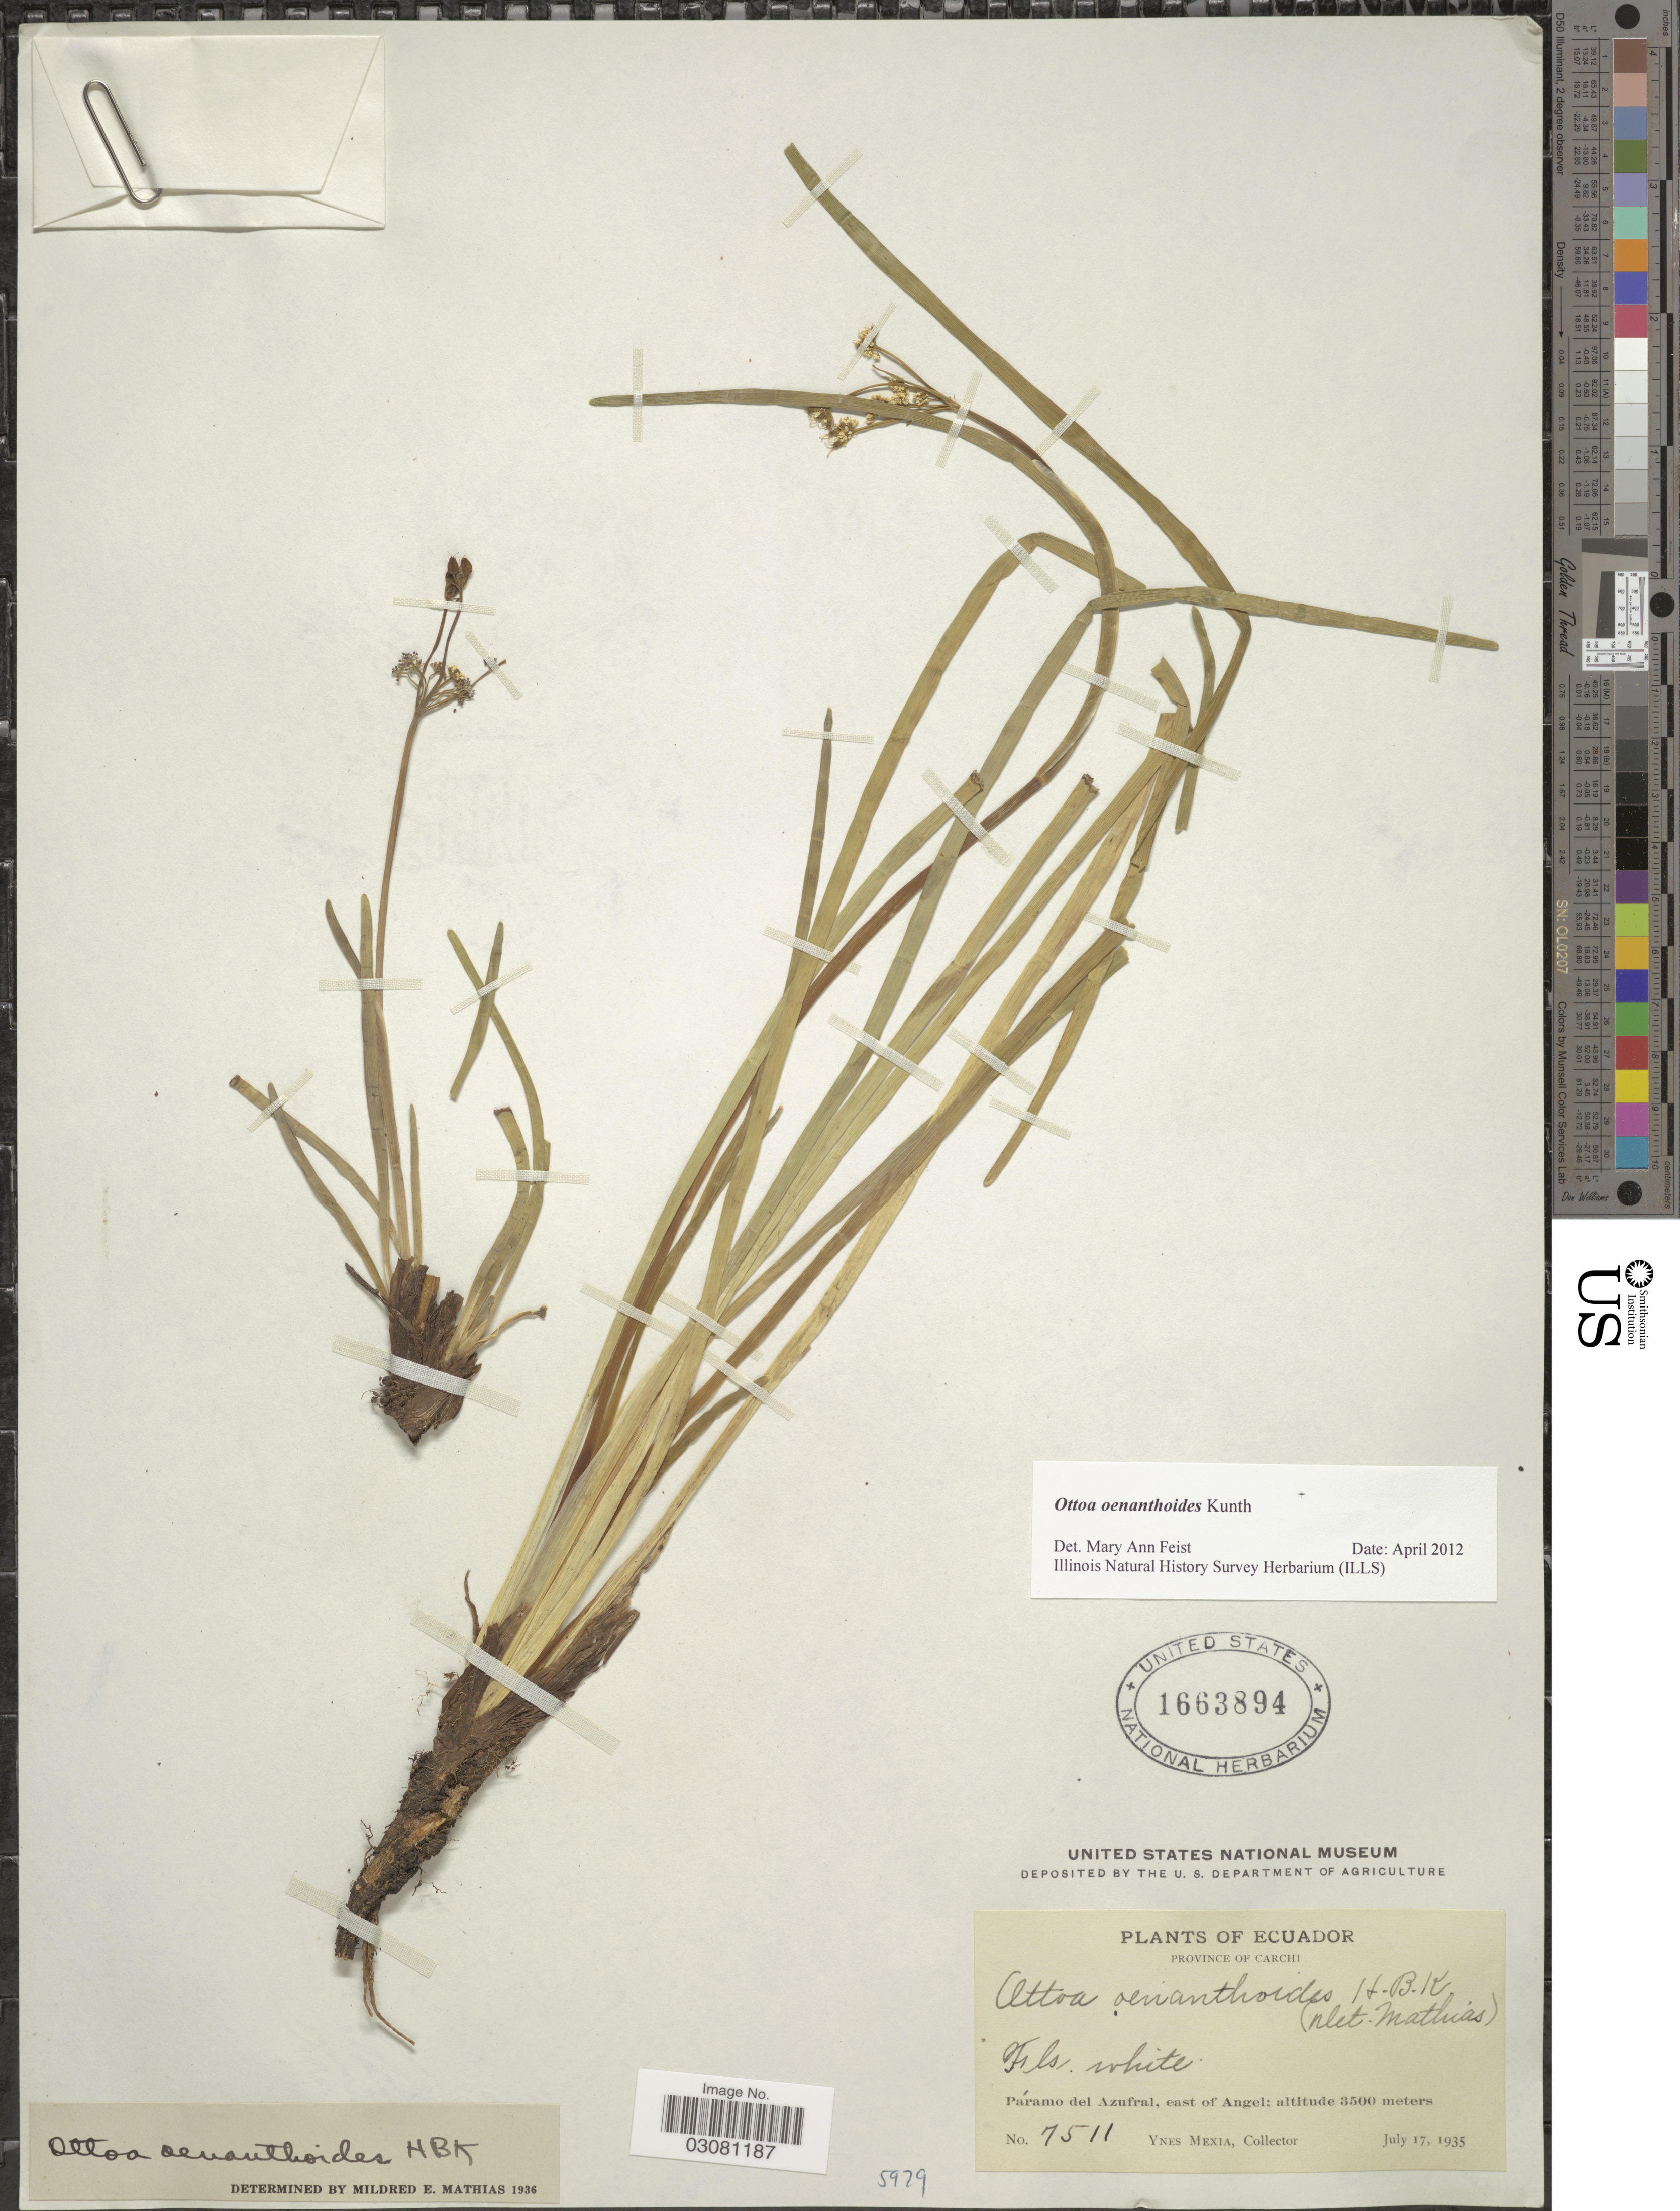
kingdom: Plantae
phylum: Tracheophyta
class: Magnoliopsida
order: Apiales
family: Apiaceae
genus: Ottoa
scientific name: Ottoa oenanthoides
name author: Kunth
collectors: Y. Mexia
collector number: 7511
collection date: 1935-07-17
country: Ecuador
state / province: Carchi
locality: Province of Carchi. Páramo del Azufral, east of Angel.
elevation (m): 3500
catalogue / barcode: US 1663894